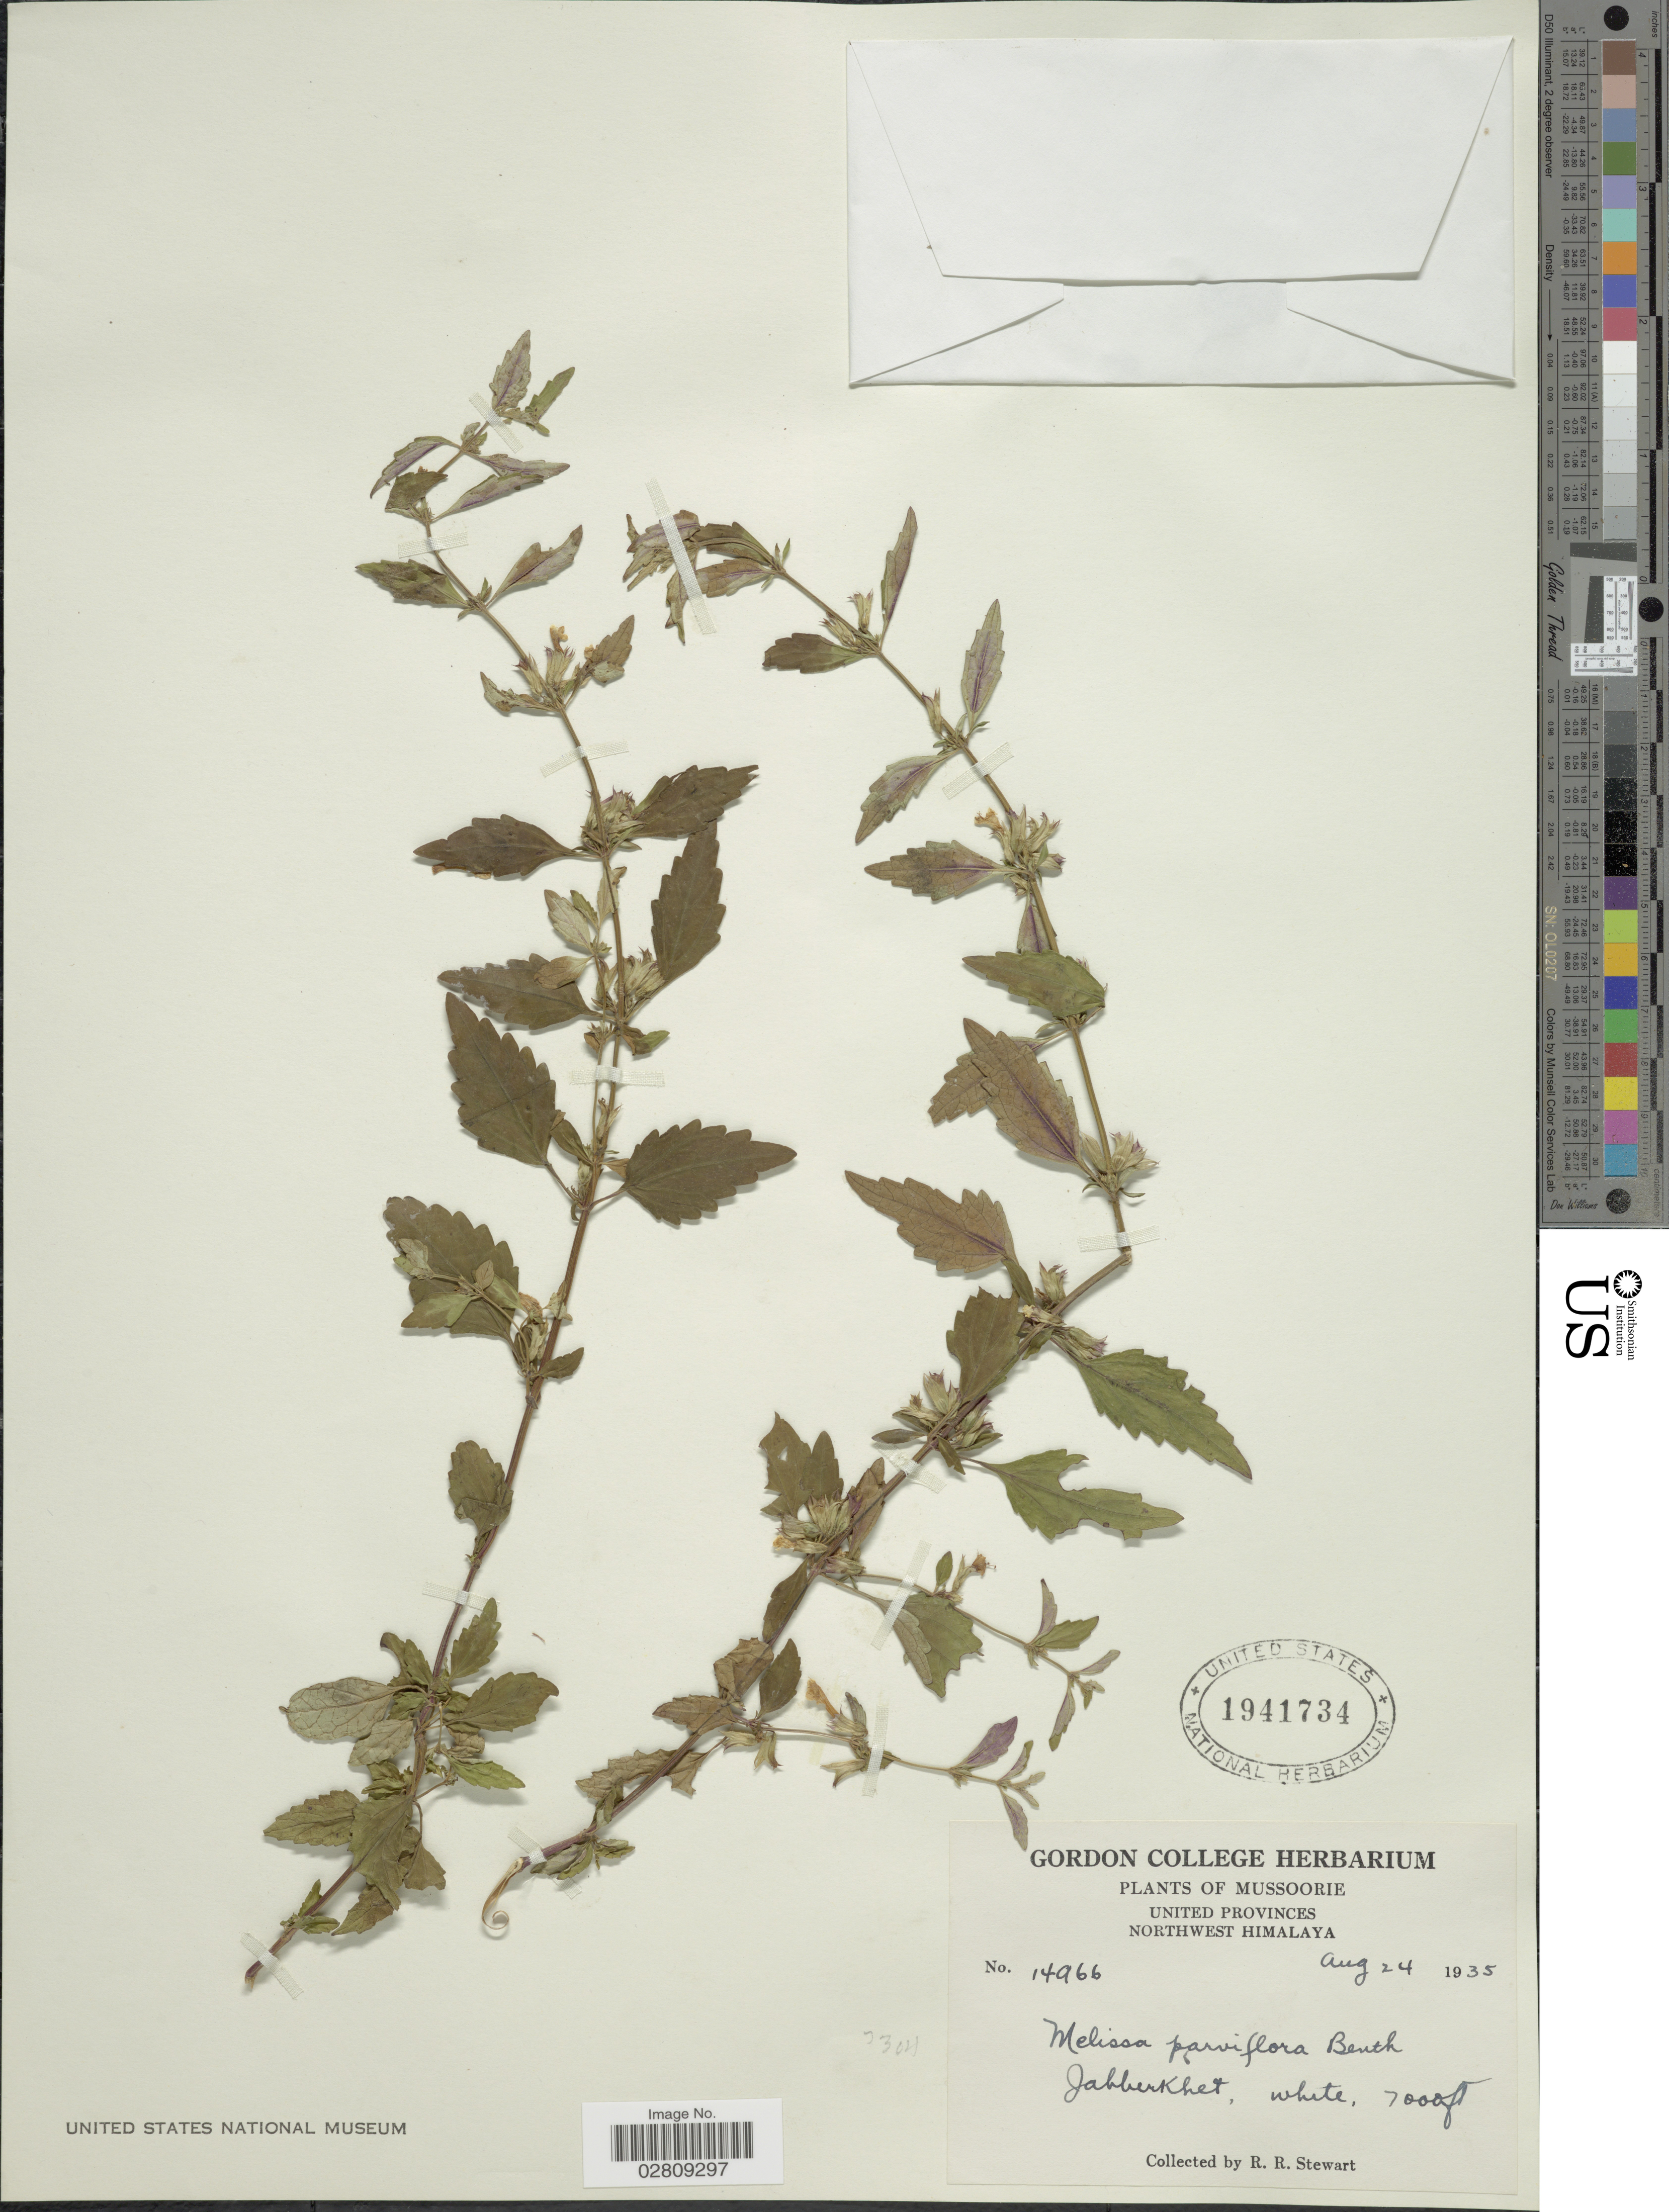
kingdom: Plantae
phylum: Tracheophyta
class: Magnoliopsida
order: Lamiales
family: Lamiaceae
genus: Melissa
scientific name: Melissa axillaris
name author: (Benth.) Bakh. f.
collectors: R. R. Stewart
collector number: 14966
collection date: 1935-08-24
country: India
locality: Mussoorie, United Provinces, Northwest Himalaya, Jabberkhet.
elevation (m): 2134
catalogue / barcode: US 1941734